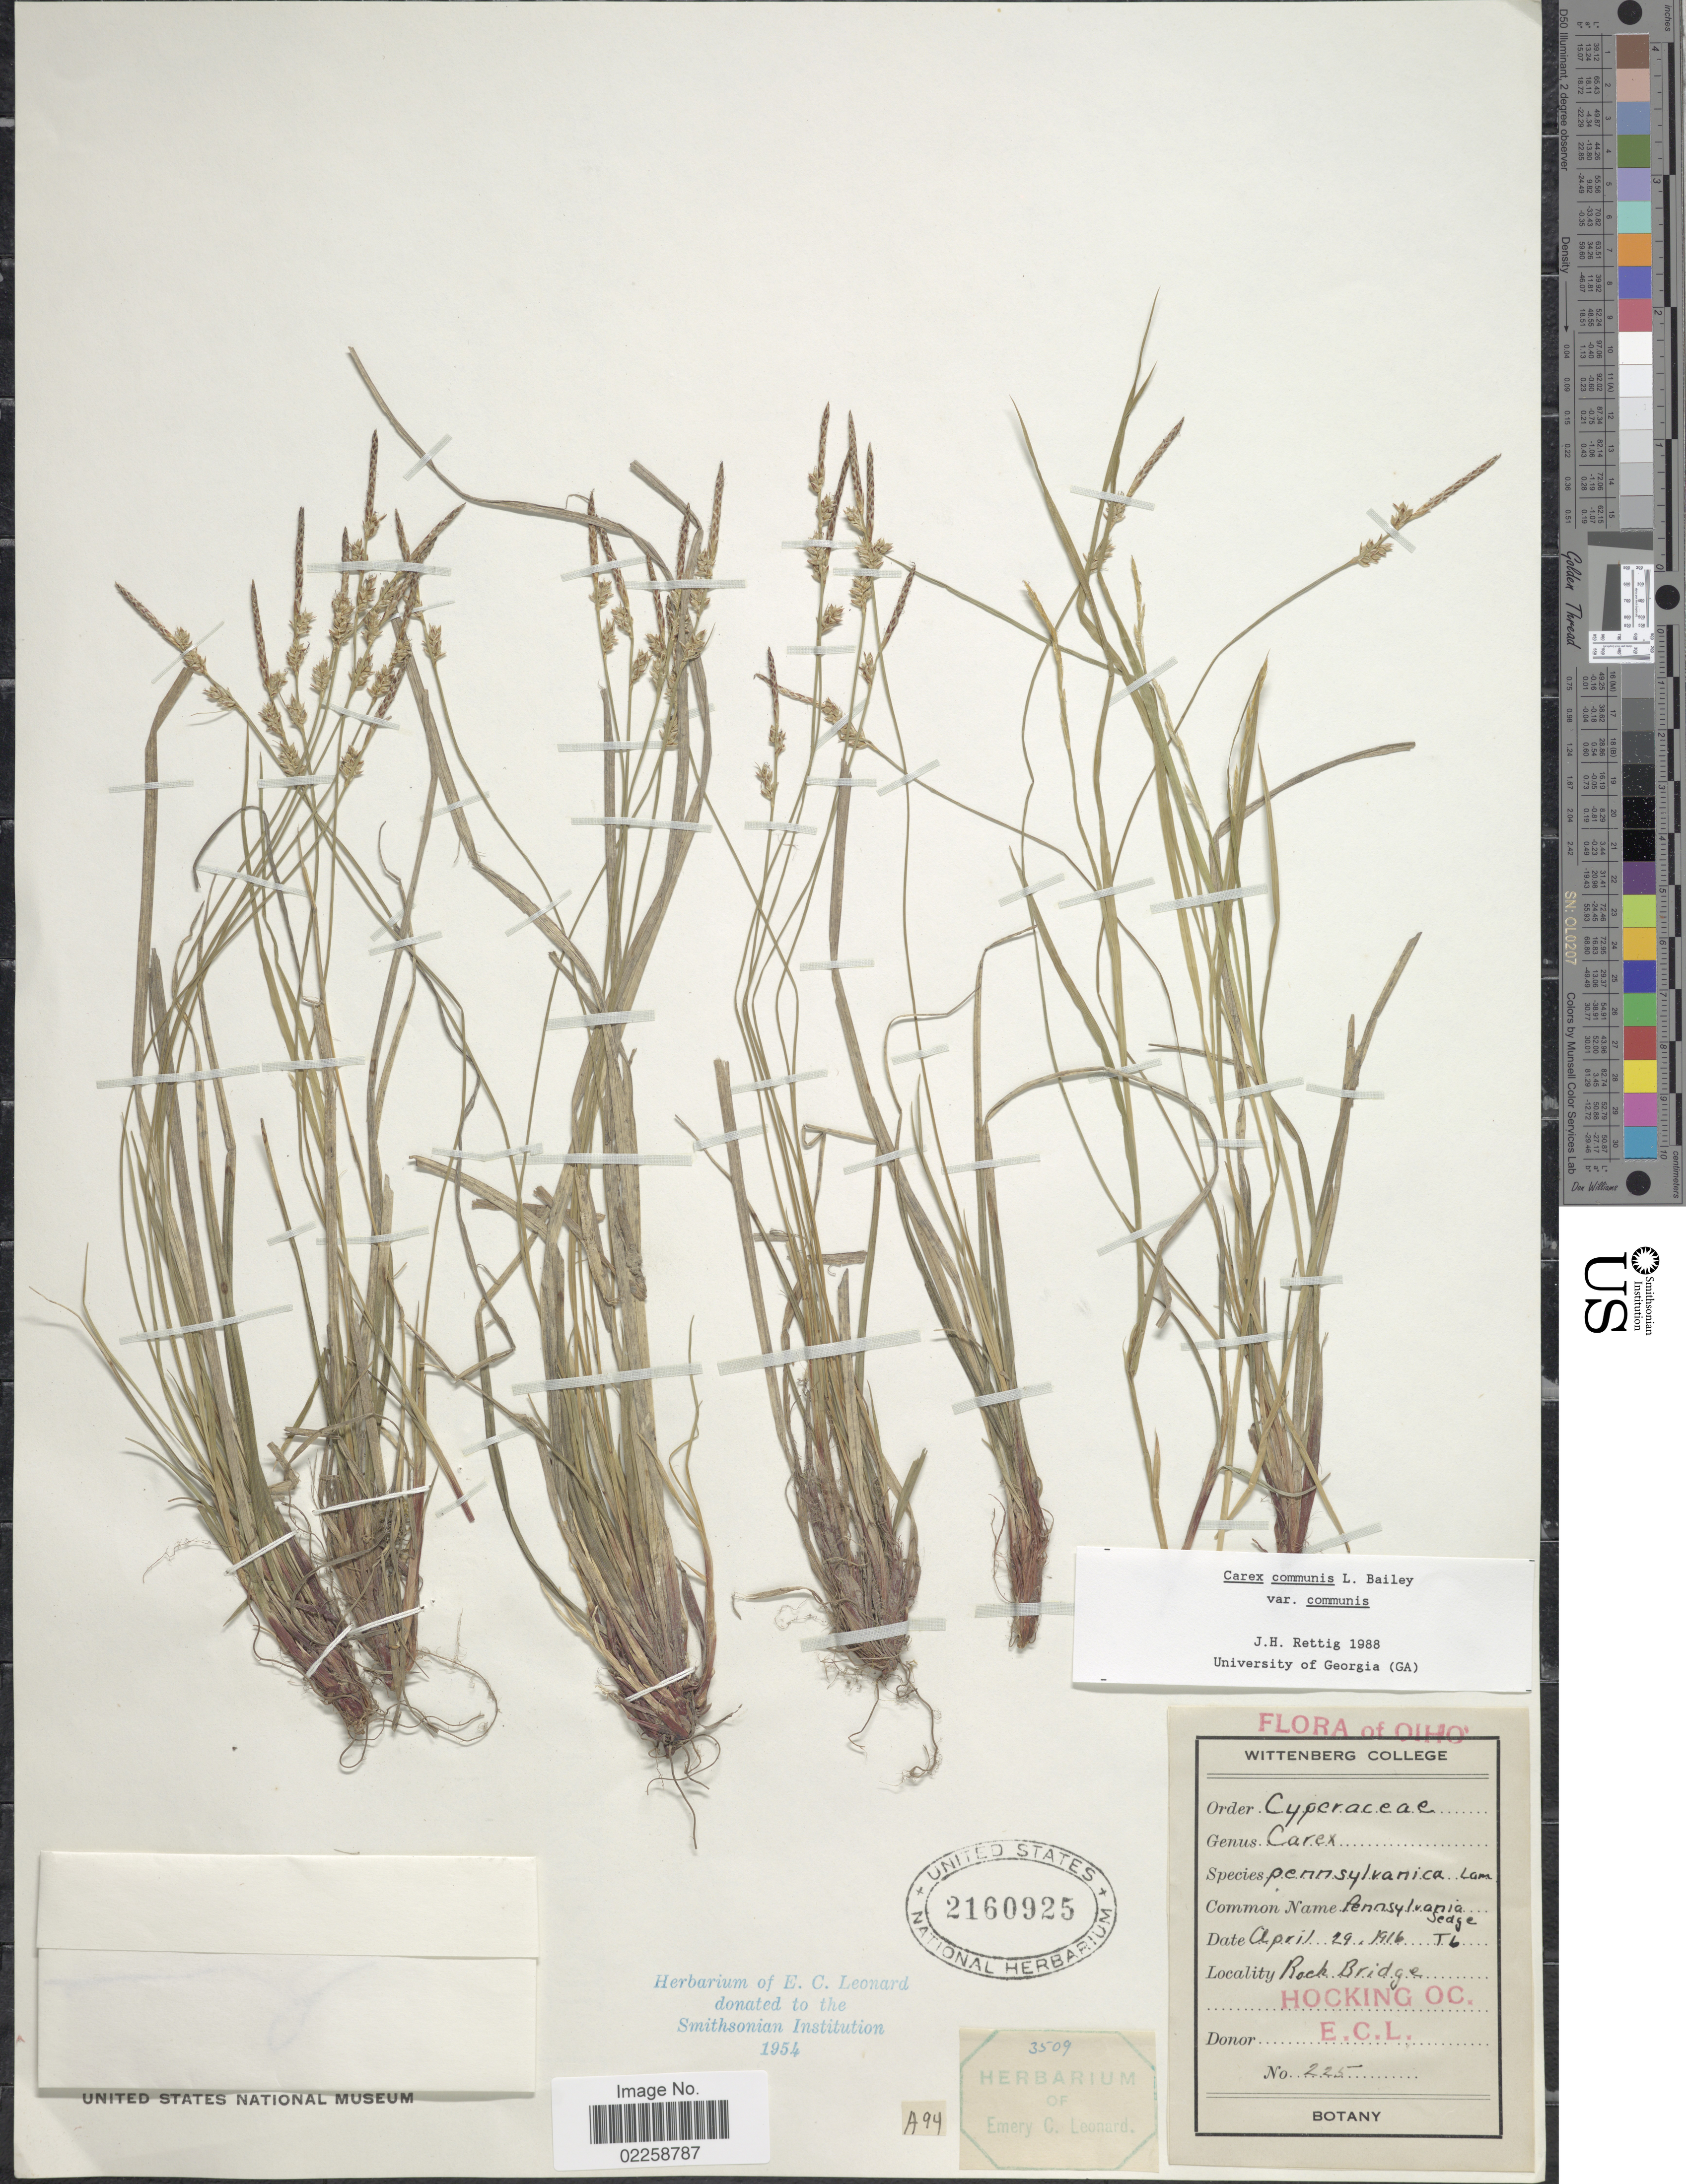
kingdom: Plantae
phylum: Tracheophyta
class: Liliopsida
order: Poales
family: Cyperaceae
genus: Carex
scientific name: Carex communis var. communis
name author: L.H. Bailey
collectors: E. C. Leonard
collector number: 225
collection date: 1916-04-29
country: United States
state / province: Ohio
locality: Rock Bridge, Hocking Co.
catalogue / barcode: US 2160925